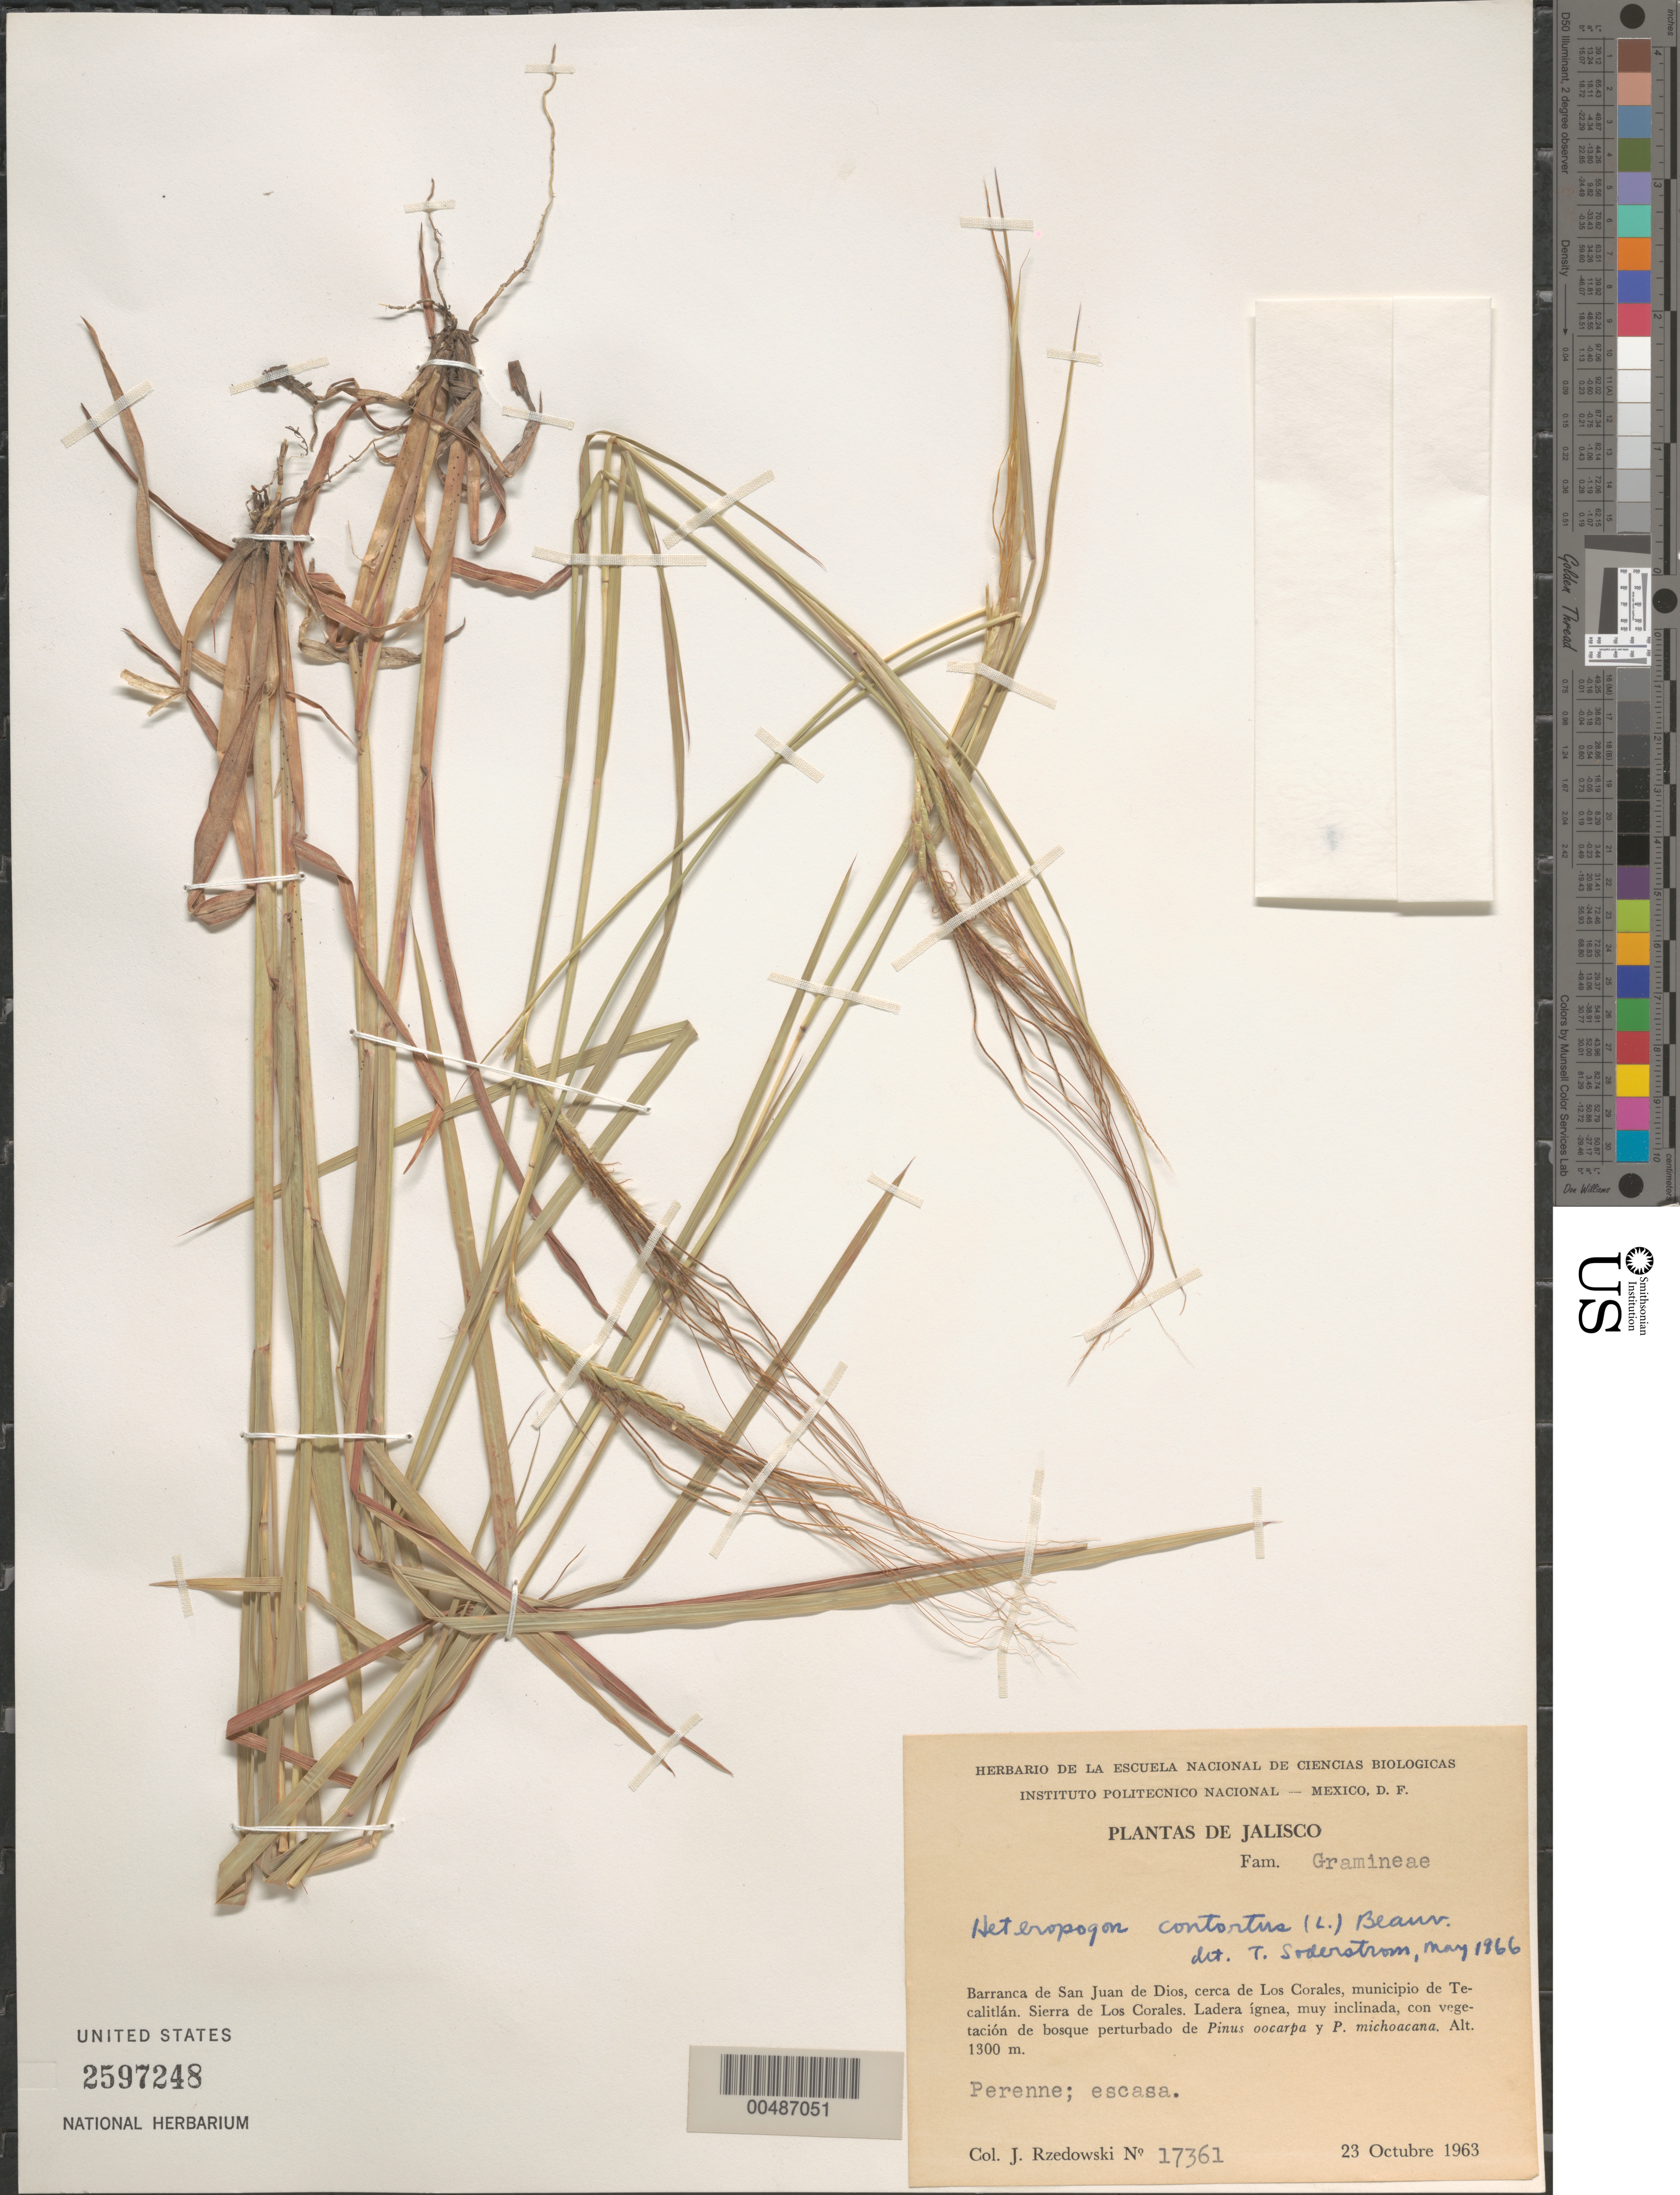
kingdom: Plantae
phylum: Tracheophyta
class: Liliopsida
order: Poales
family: Poaceae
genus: Heteropogon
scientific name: Heteropogon contortus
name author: (L.) P. Beauv. ex Roem. & Schult.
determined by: Soderstrom, T. R.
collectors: J. Rzedowski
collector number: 17361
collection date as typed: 23 Oct 1963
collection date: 1963-10-23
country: Mexico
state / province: Jalisco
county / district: Tecalitlán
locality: Barranca de San Juan de Dios, cerca de Los Corales, Sierra de Los Corales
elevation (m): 1300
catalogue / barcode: US 2597248